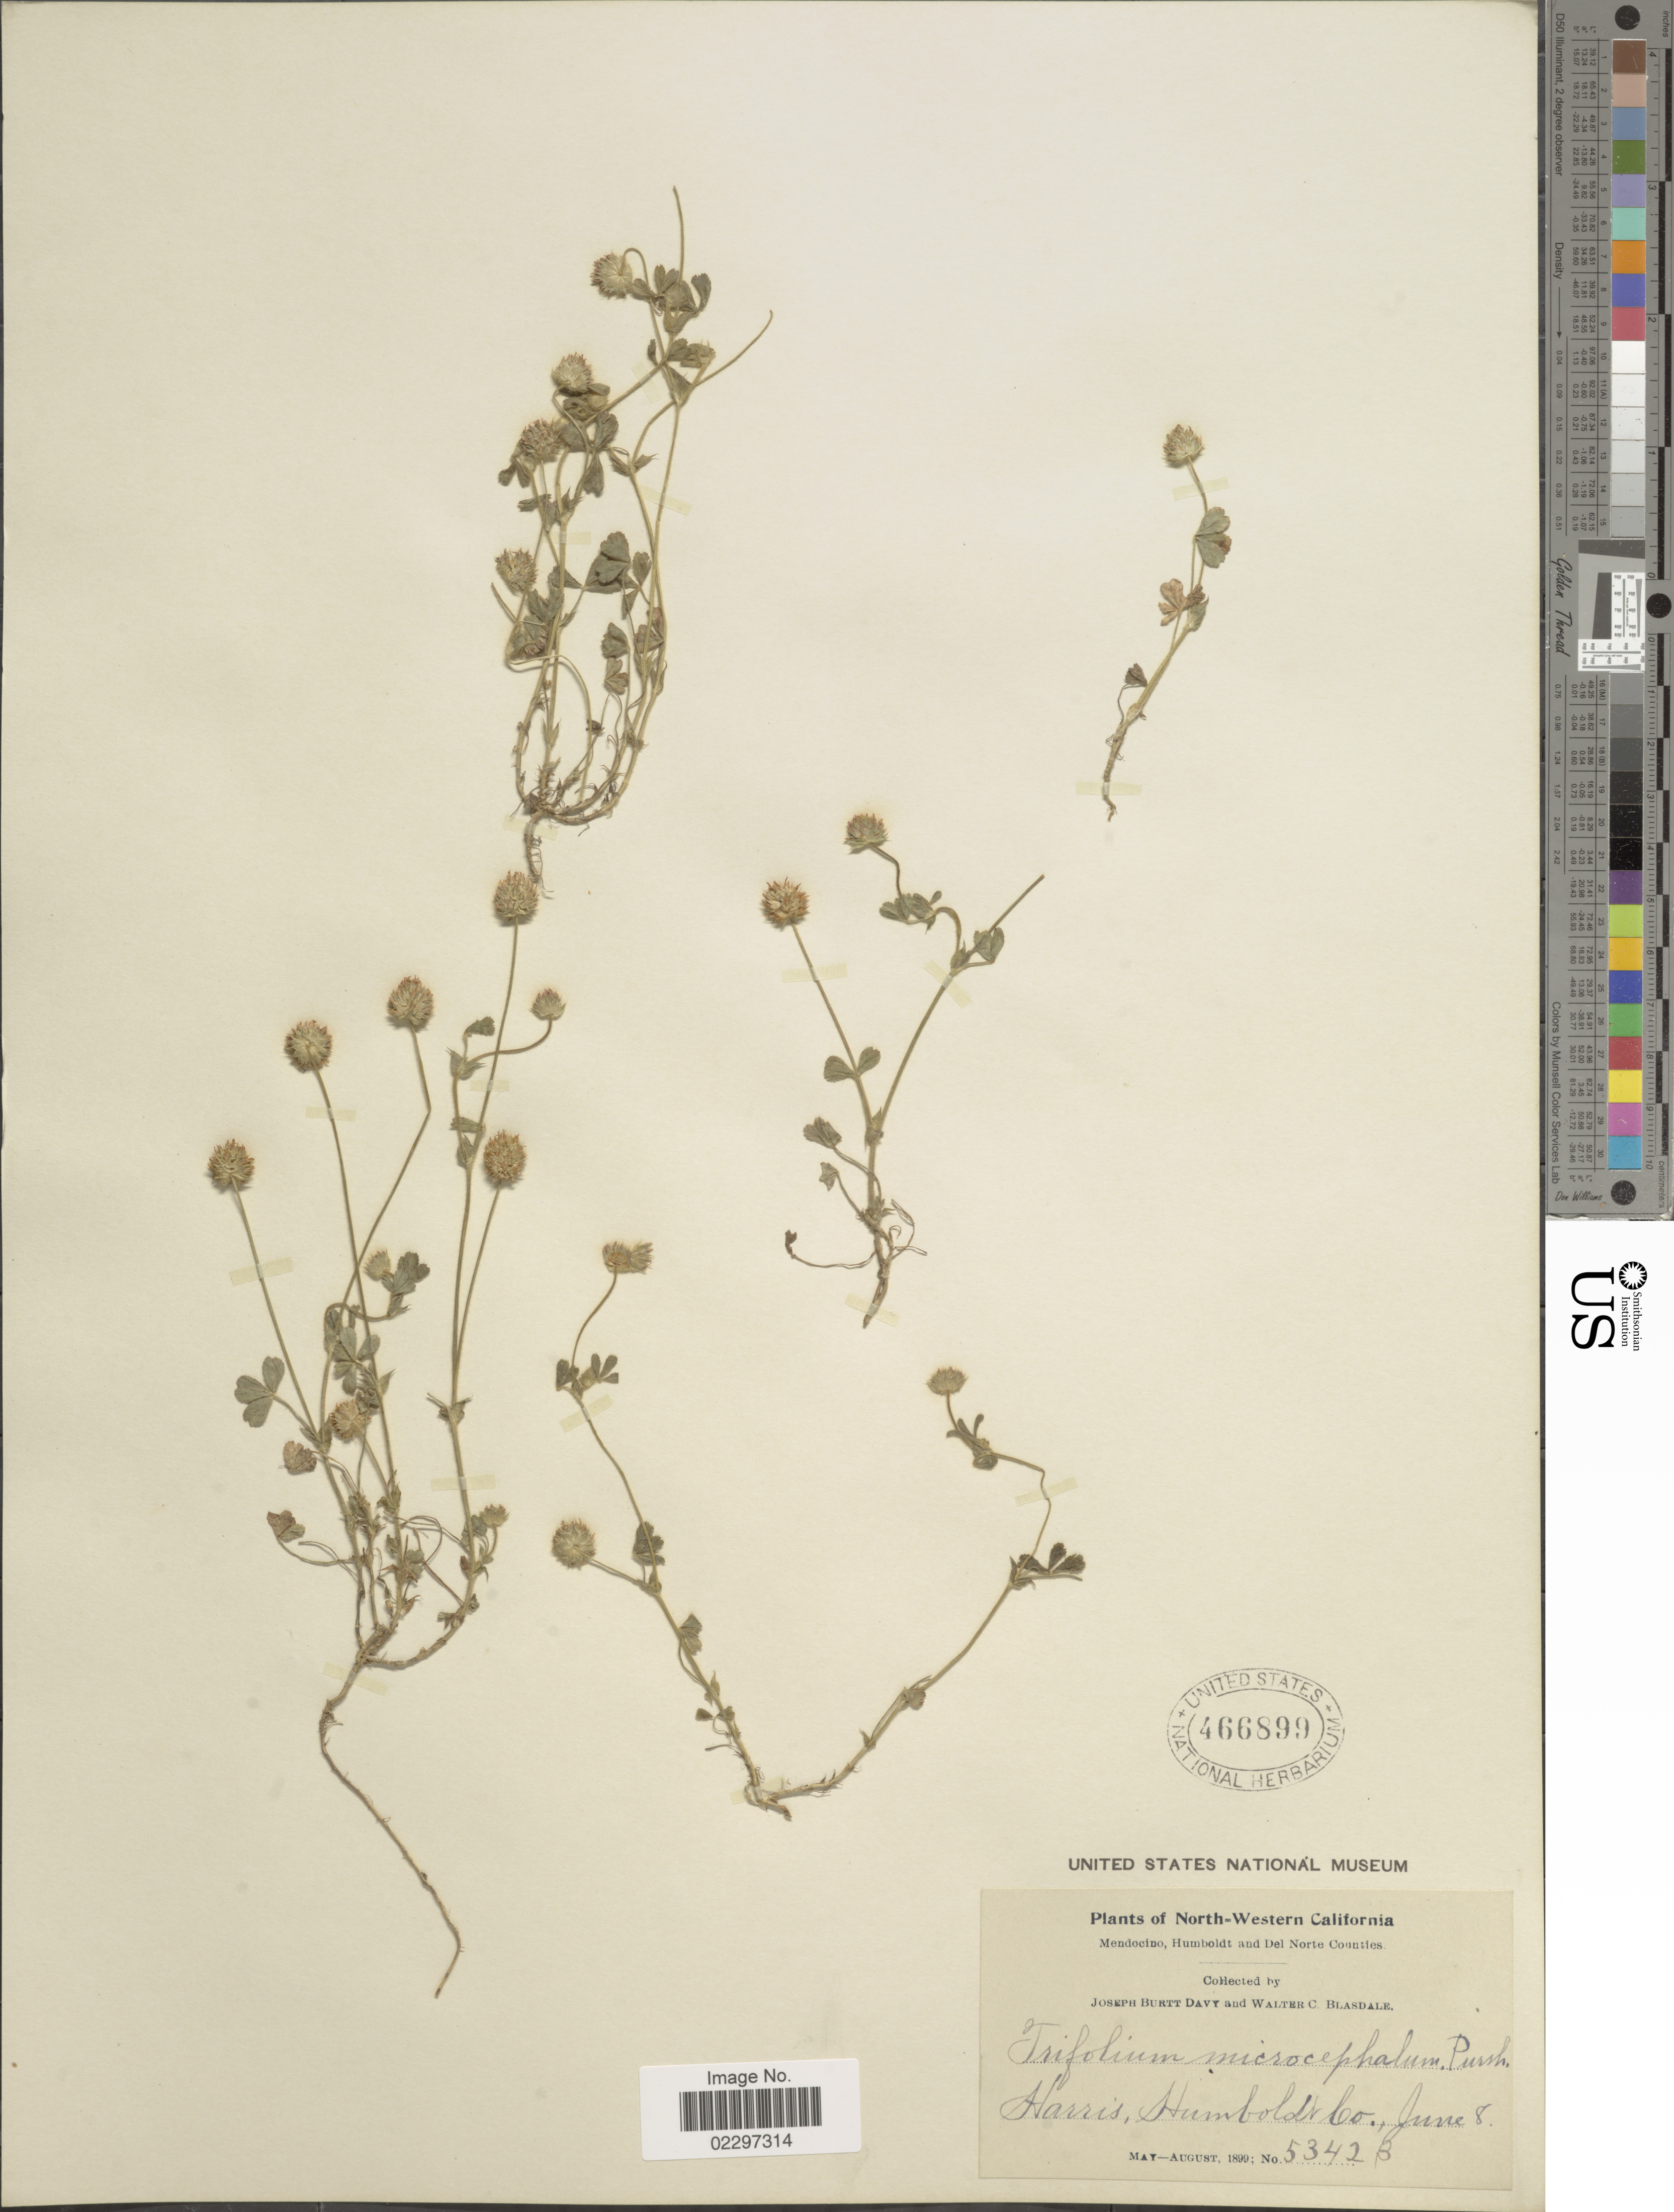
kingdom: Plantae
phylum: Tracheophyta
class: Magnoliopsida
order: Fabales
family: Fabaceae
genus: Trifolium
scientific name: Trifolium microcephalum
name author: Pursh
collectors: J. Burtt Davy & W. Blasdale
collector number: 5342B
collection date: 1899-06-08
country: United States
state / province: California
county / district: Humboldt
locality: North-Western California. Mendocino, Humboldt and Del Norte Counties. Harris, Humboldt Co.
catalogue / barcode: US 466899